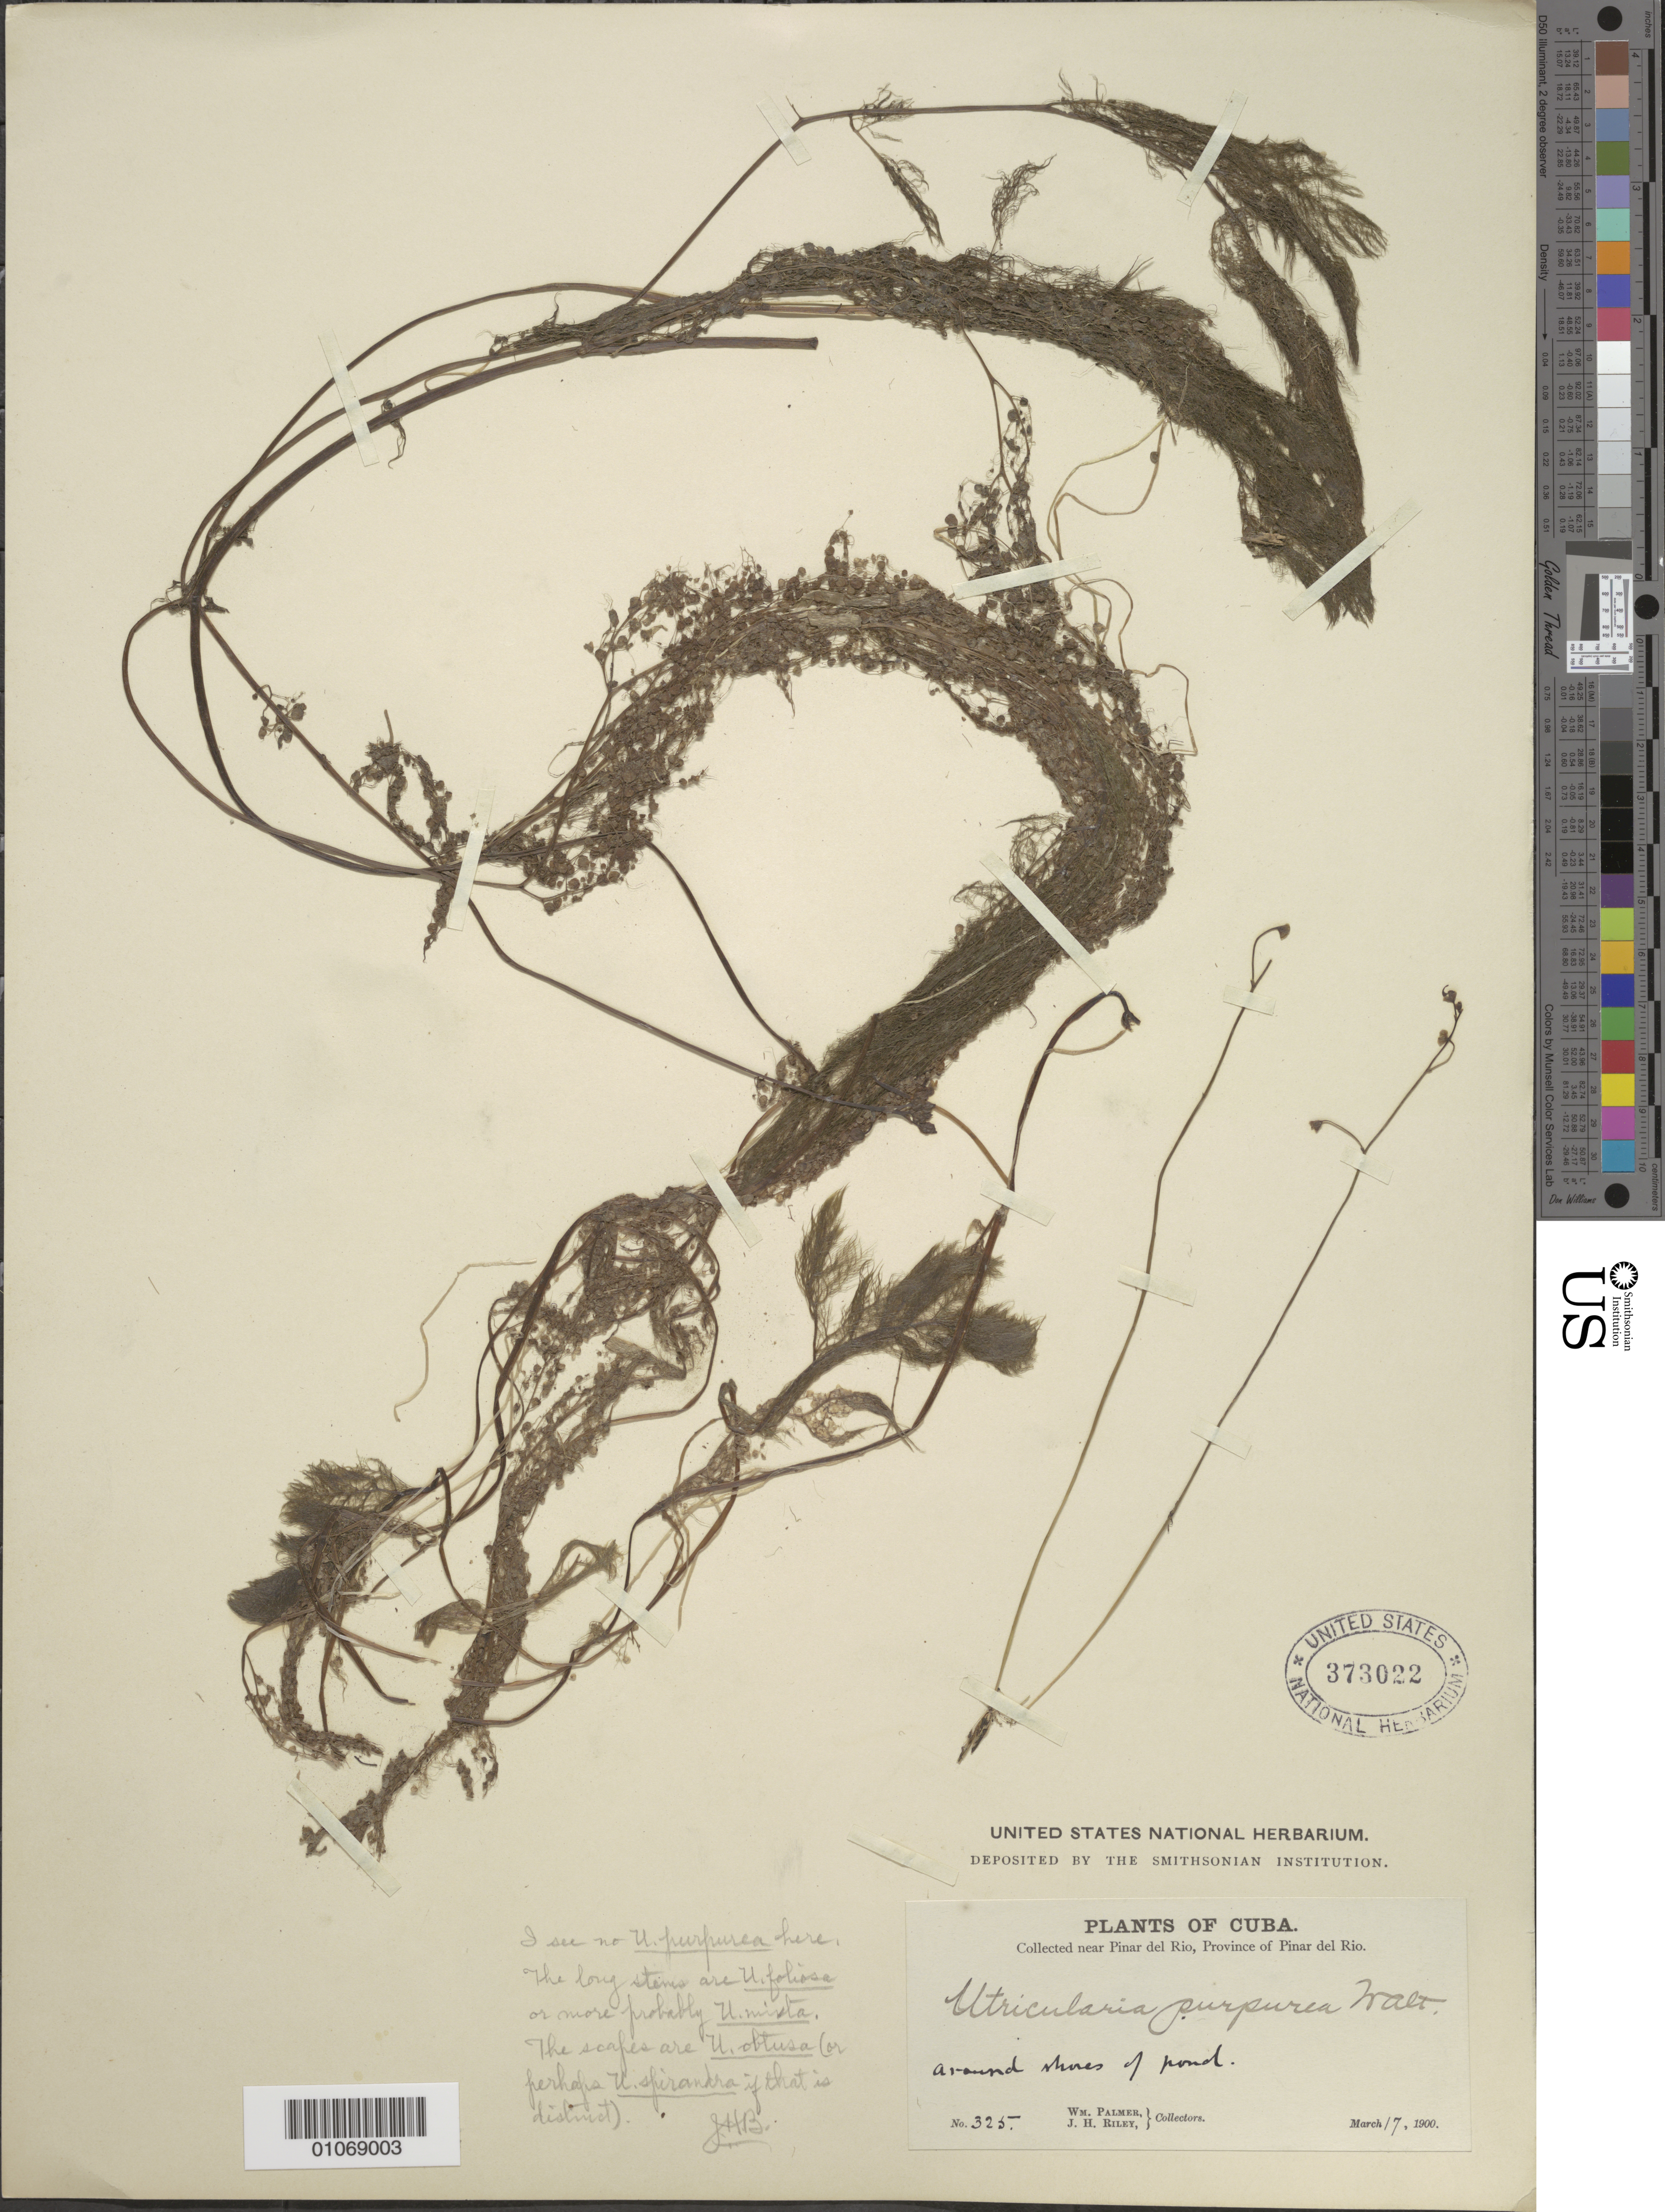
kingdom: Plantae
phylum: Tracheophyta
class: Magnoliopsida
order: Lamiales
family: Lentibulariaceae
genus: Utricularia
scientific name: Utricularia gibba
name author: L.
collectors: W. Palmer & J. H. Riley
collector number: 325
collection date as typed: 17 Mar 1900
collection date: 1900-03-17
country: Cuba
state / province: Pinar del Rio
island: Cuba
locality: Collected near Pinar del Rio Around shores of pond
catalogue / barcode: US 373022